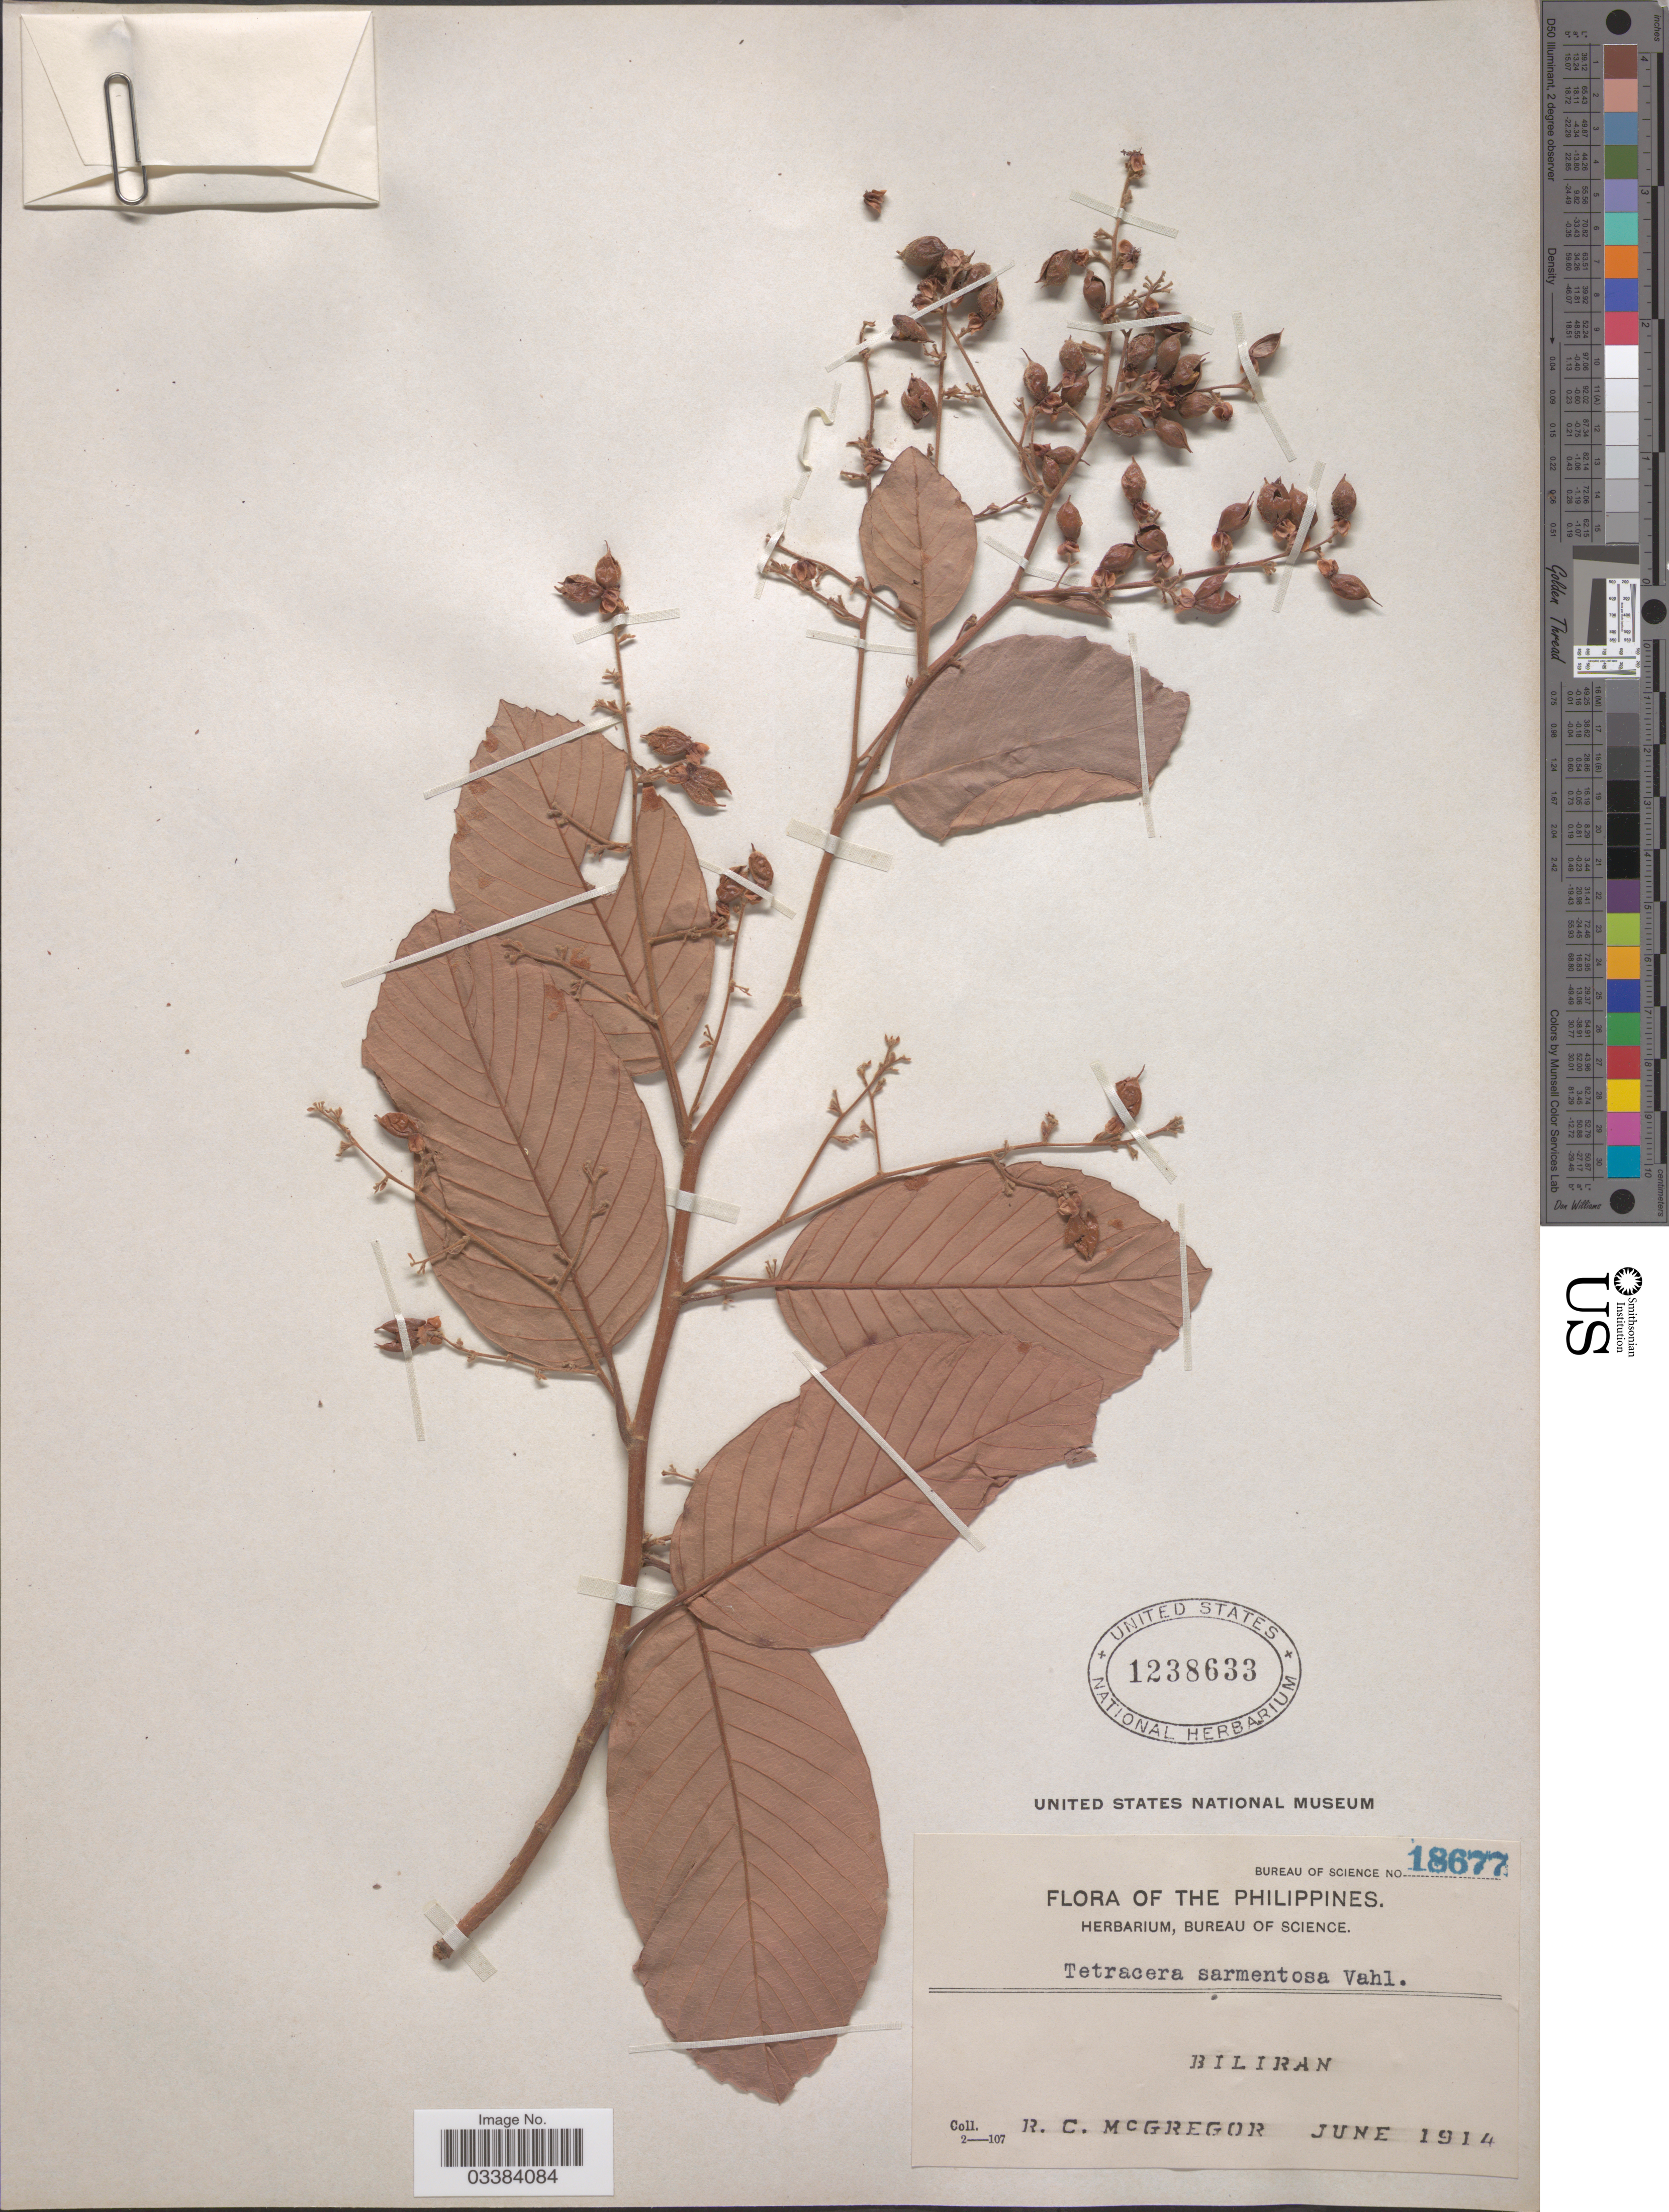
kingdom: Plantae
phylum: Tracheophyta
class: Magnoliopsida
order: Dilleniales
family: Dilleniaceae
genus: Tetracera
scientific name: Tetracera scandens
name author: (L.) Merr.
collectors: R. C. McGregor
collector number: Bureau of Science 18677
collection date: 1914-06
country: Philippines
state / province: Eastern Visayas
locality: Biliran.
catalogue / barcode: US 1238633